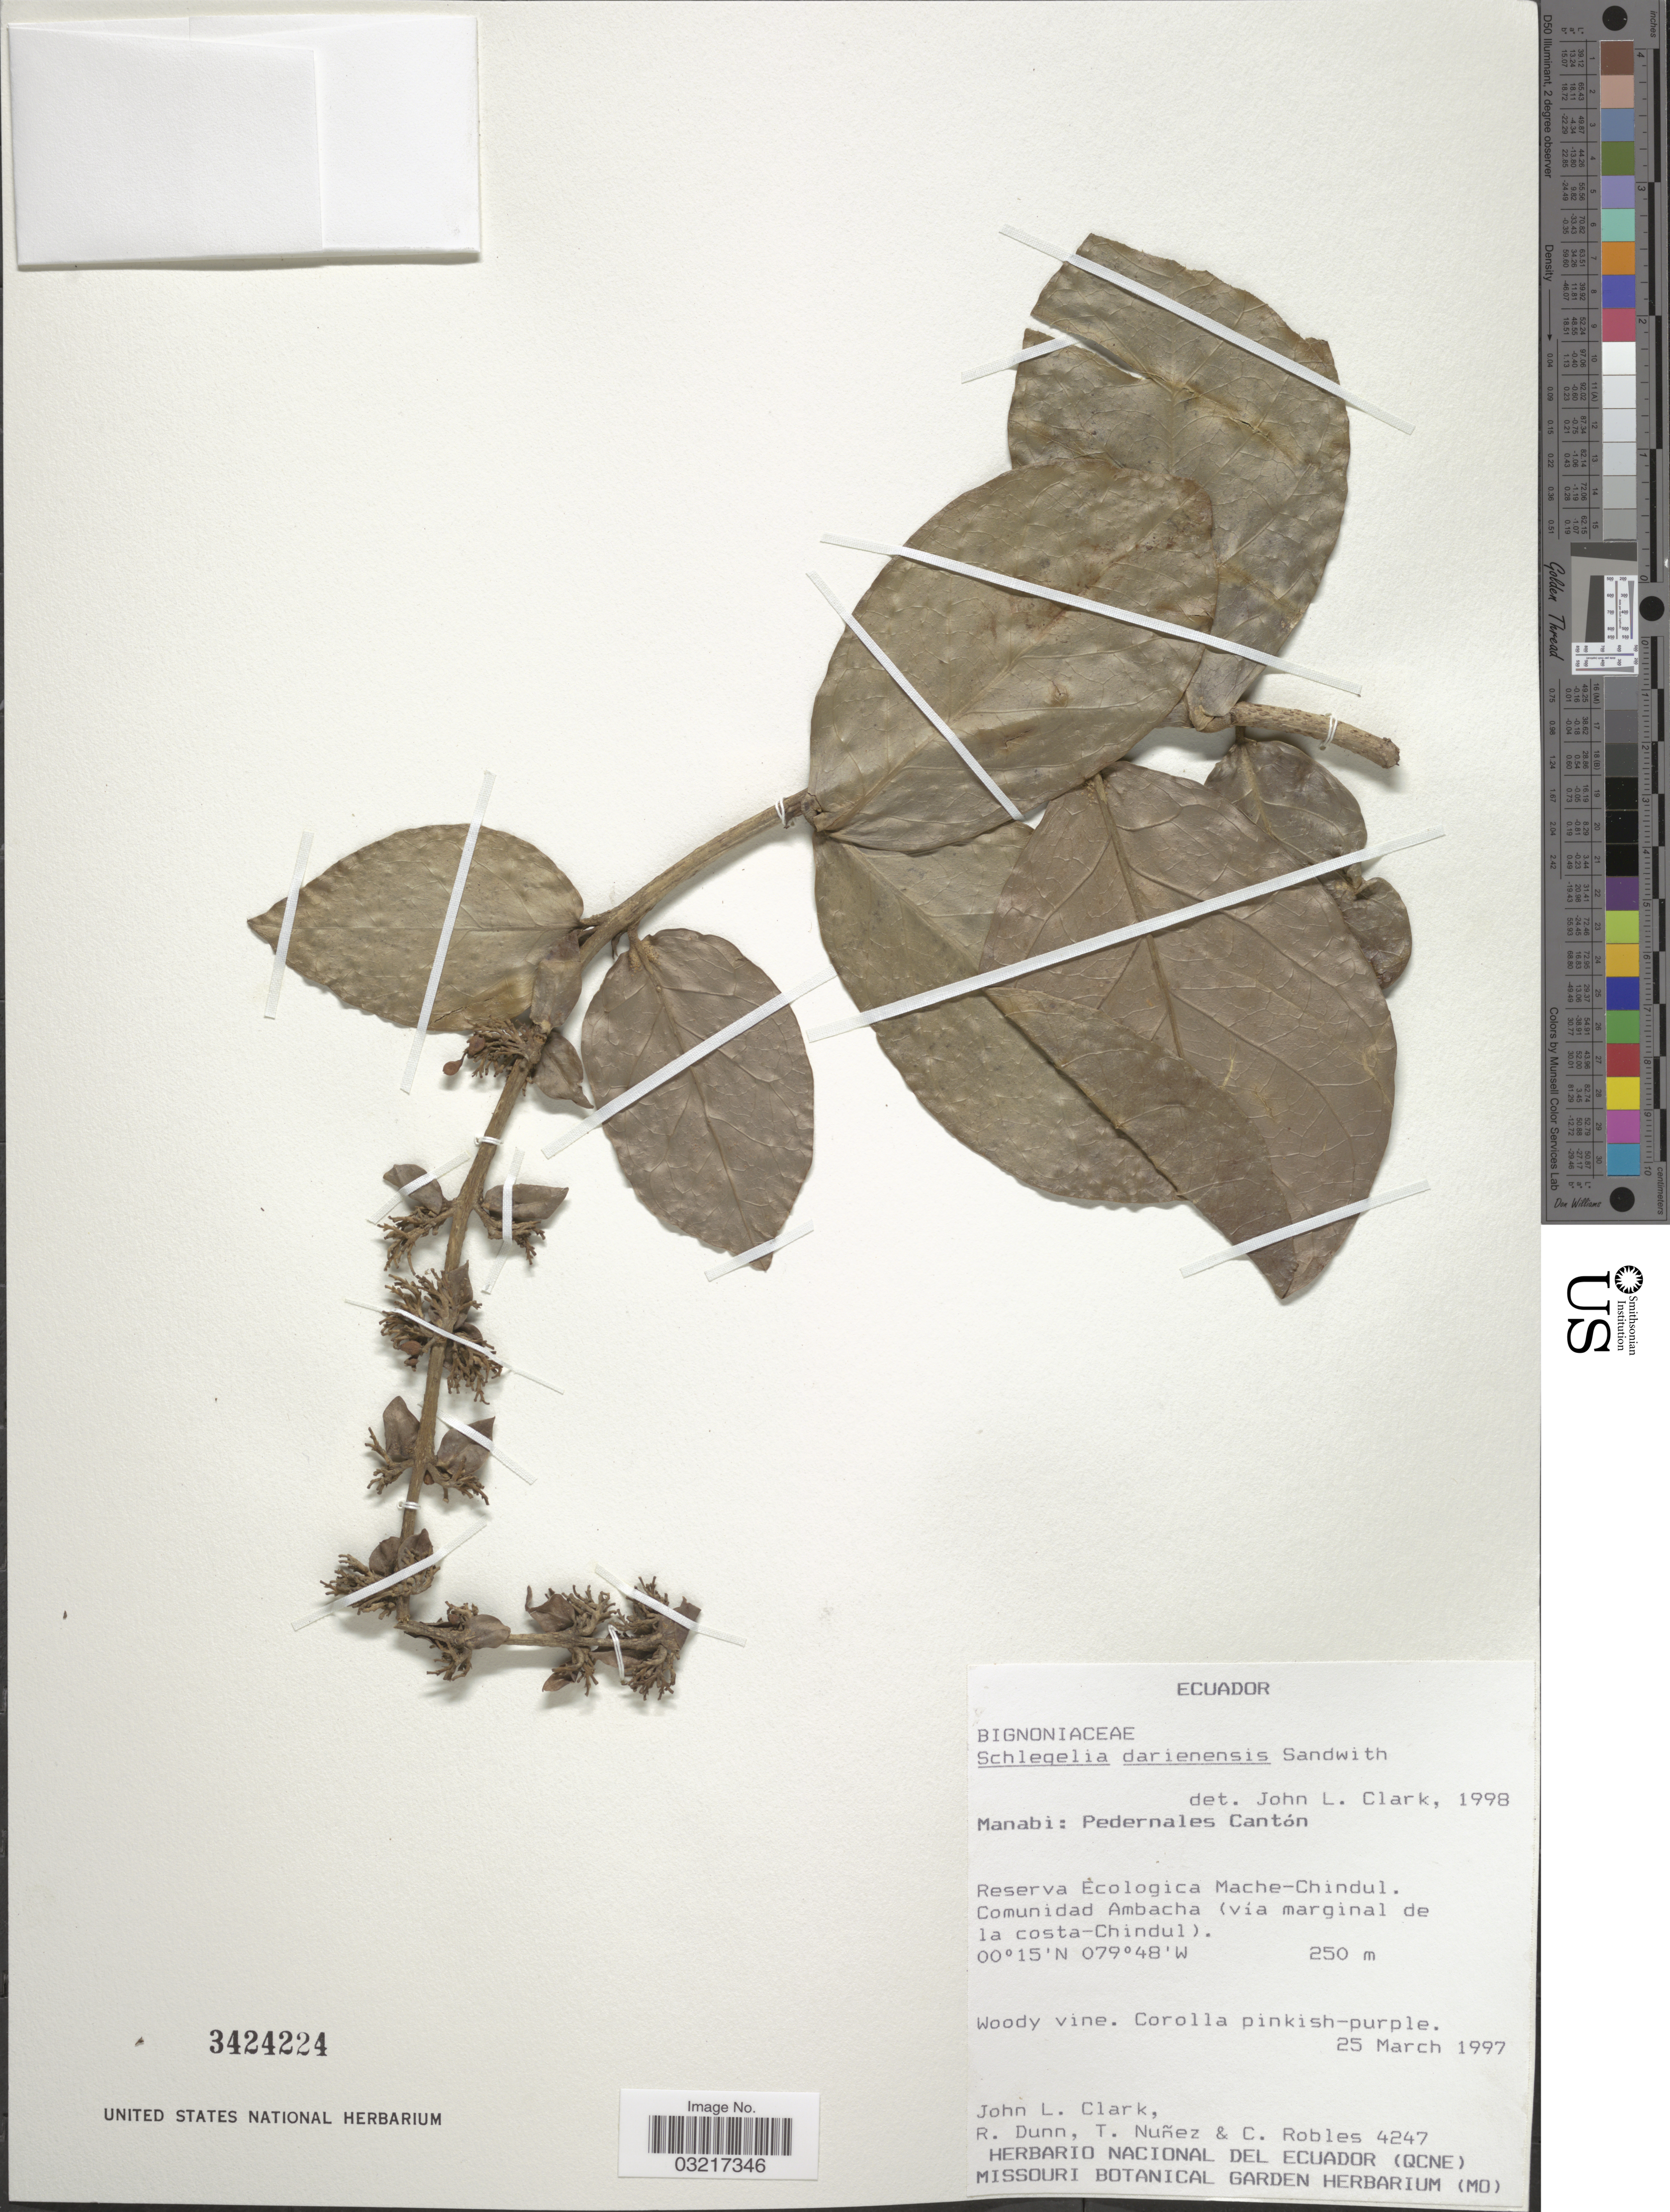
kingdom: Plantae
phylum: Tracheophyta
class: Magnoliopsida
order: Lamiales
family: Schlegeliaceae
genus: Schlegelia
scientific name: Schlegelia darienensis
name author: Sandwith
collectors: J. L. Clark, R. Dunn, T. Núñez & C. Robles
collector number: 4247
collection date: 1997-03-25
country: Ecuador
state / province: Manabí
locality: Pedernales Cantón. Reserva Ecological Mache-Chindul. Comunidad Ambacha (vía marginal de la costa-Chindul).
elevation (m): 250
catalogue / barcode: US 3424224